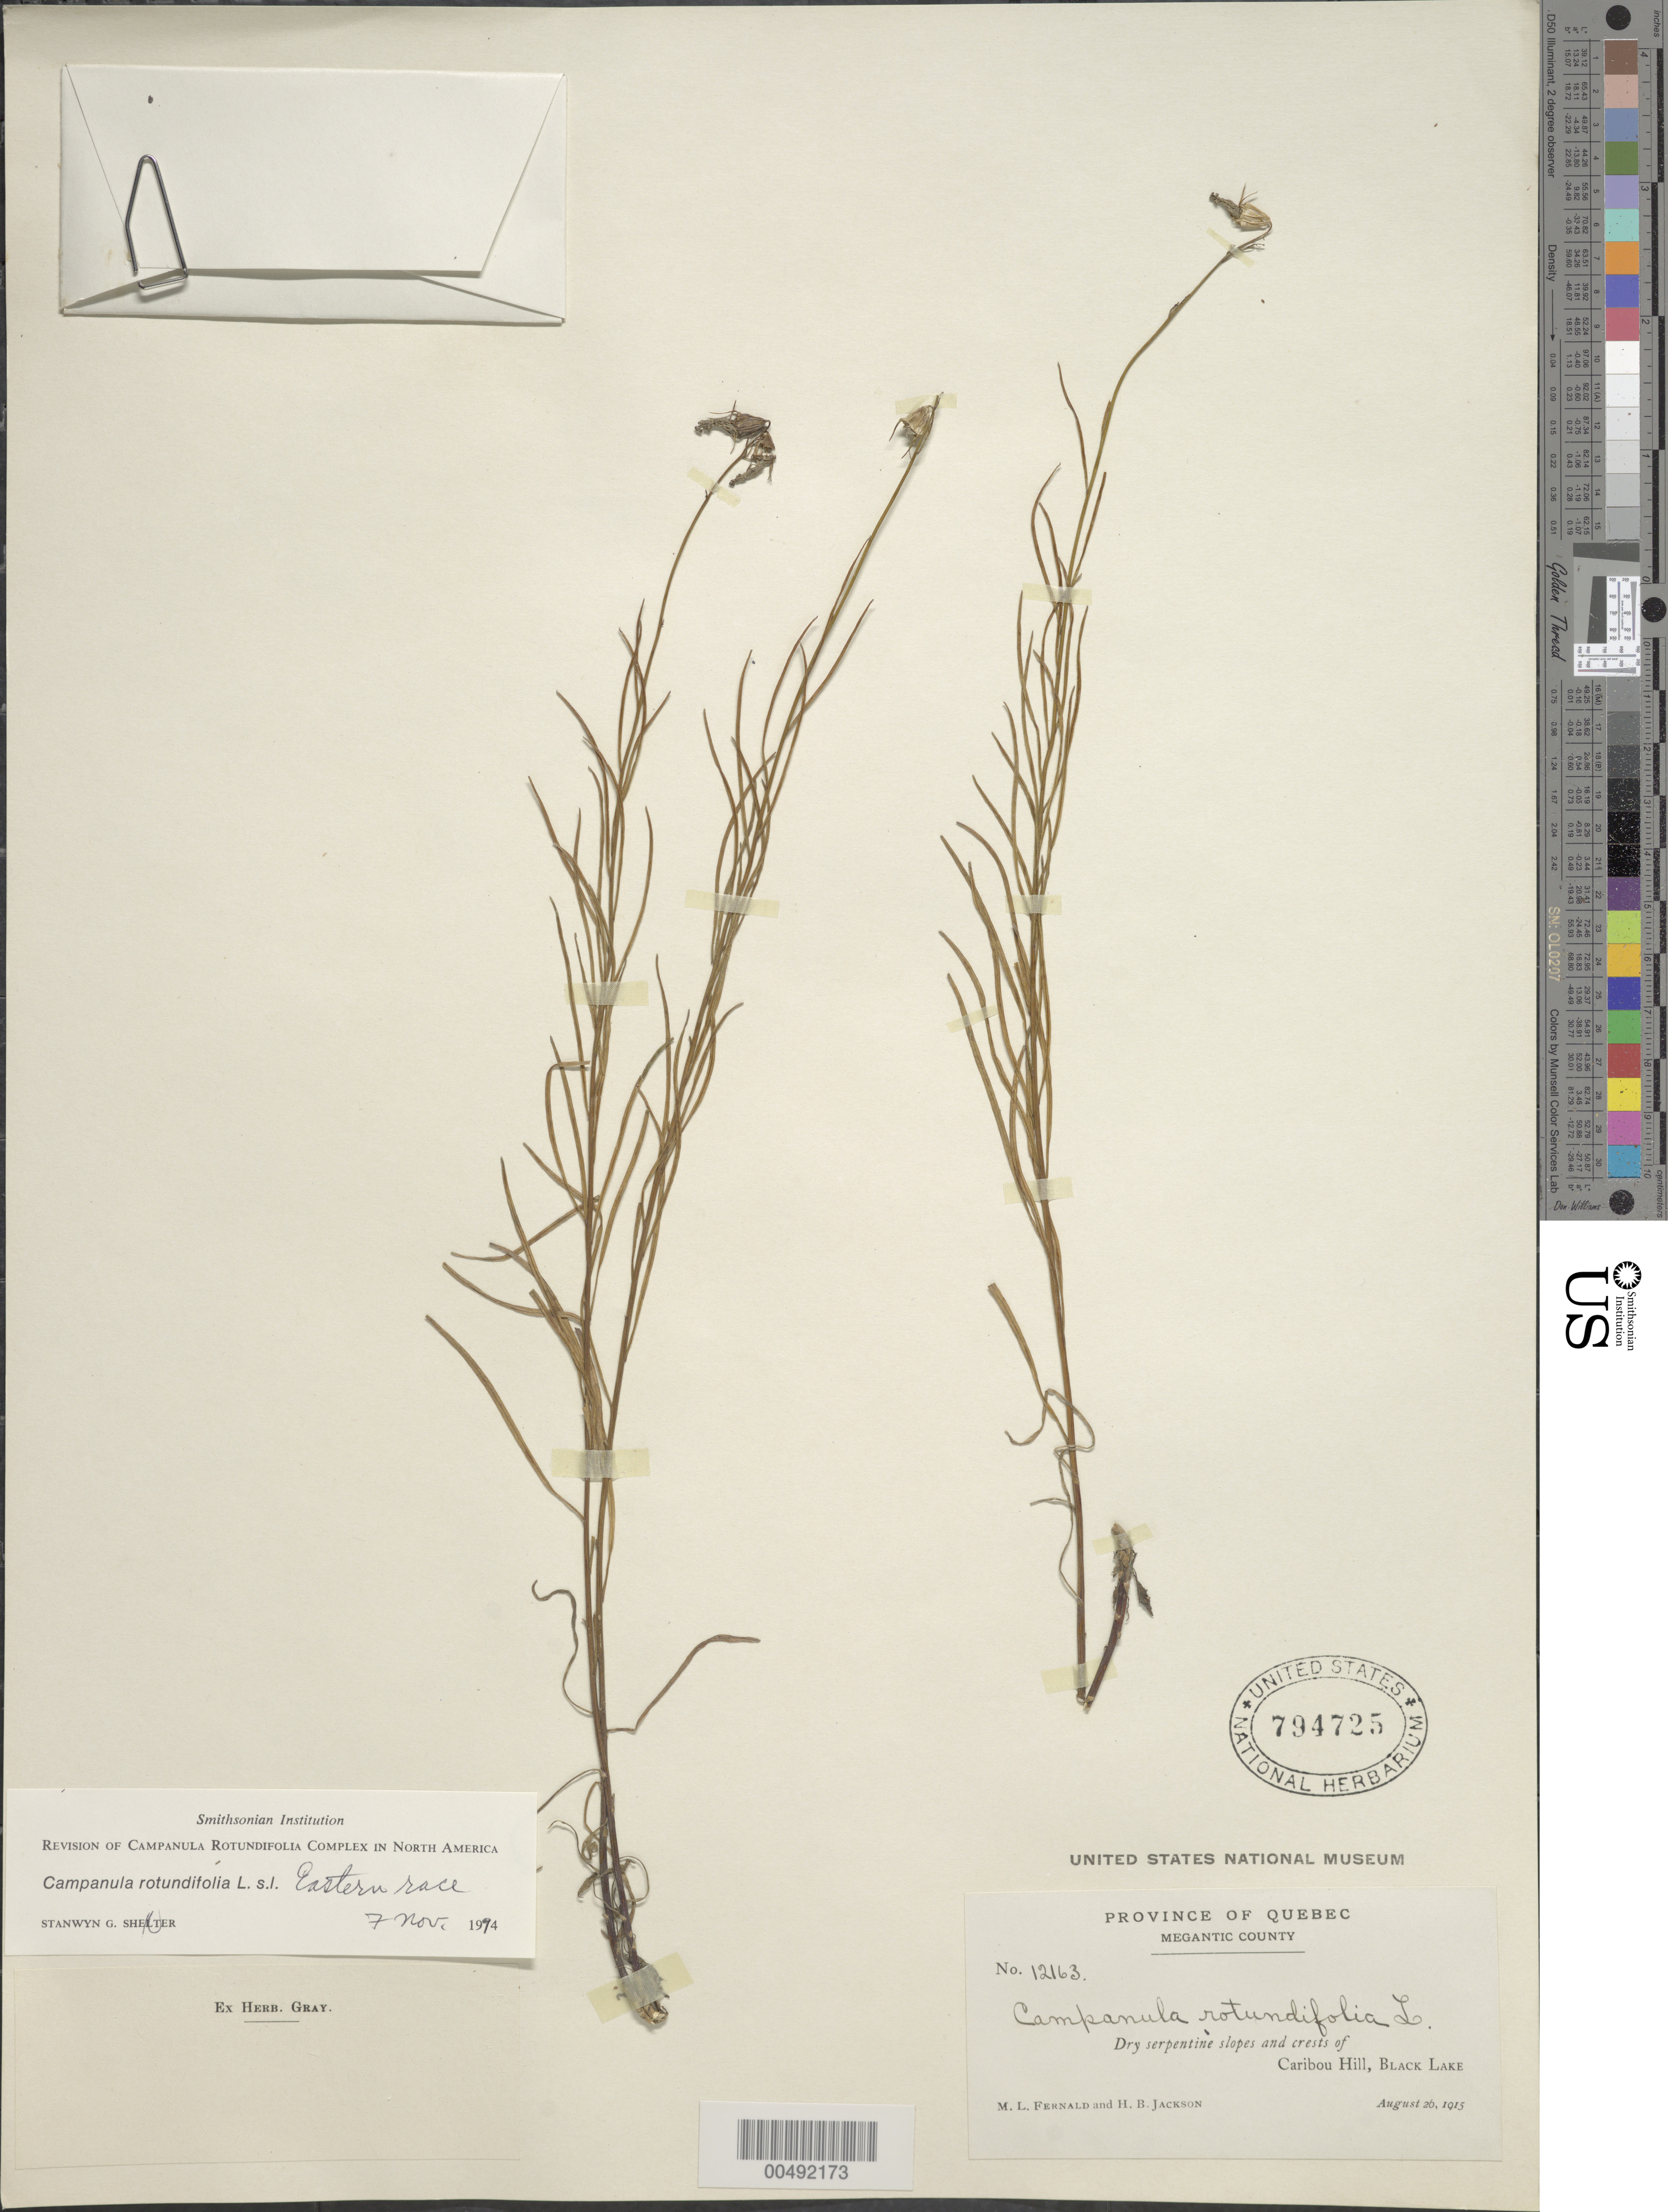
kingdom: Plantae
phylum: Tracheophyta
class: Magnoliopsida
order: Asterales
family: Campanulaceae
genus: Campanula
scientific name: Campanula rotundifolia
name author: L.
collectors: M. L. Fernald & H. Jackson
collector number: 12163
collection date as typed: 26 Aug 1915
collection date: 1915-08-26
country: Canada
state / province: Quebec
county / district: L'Amiante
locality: Black Lake, Caribou Hill [Formerly of Mégantic County]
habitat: dry, serpentine slopes and crests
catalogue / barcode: US 794725